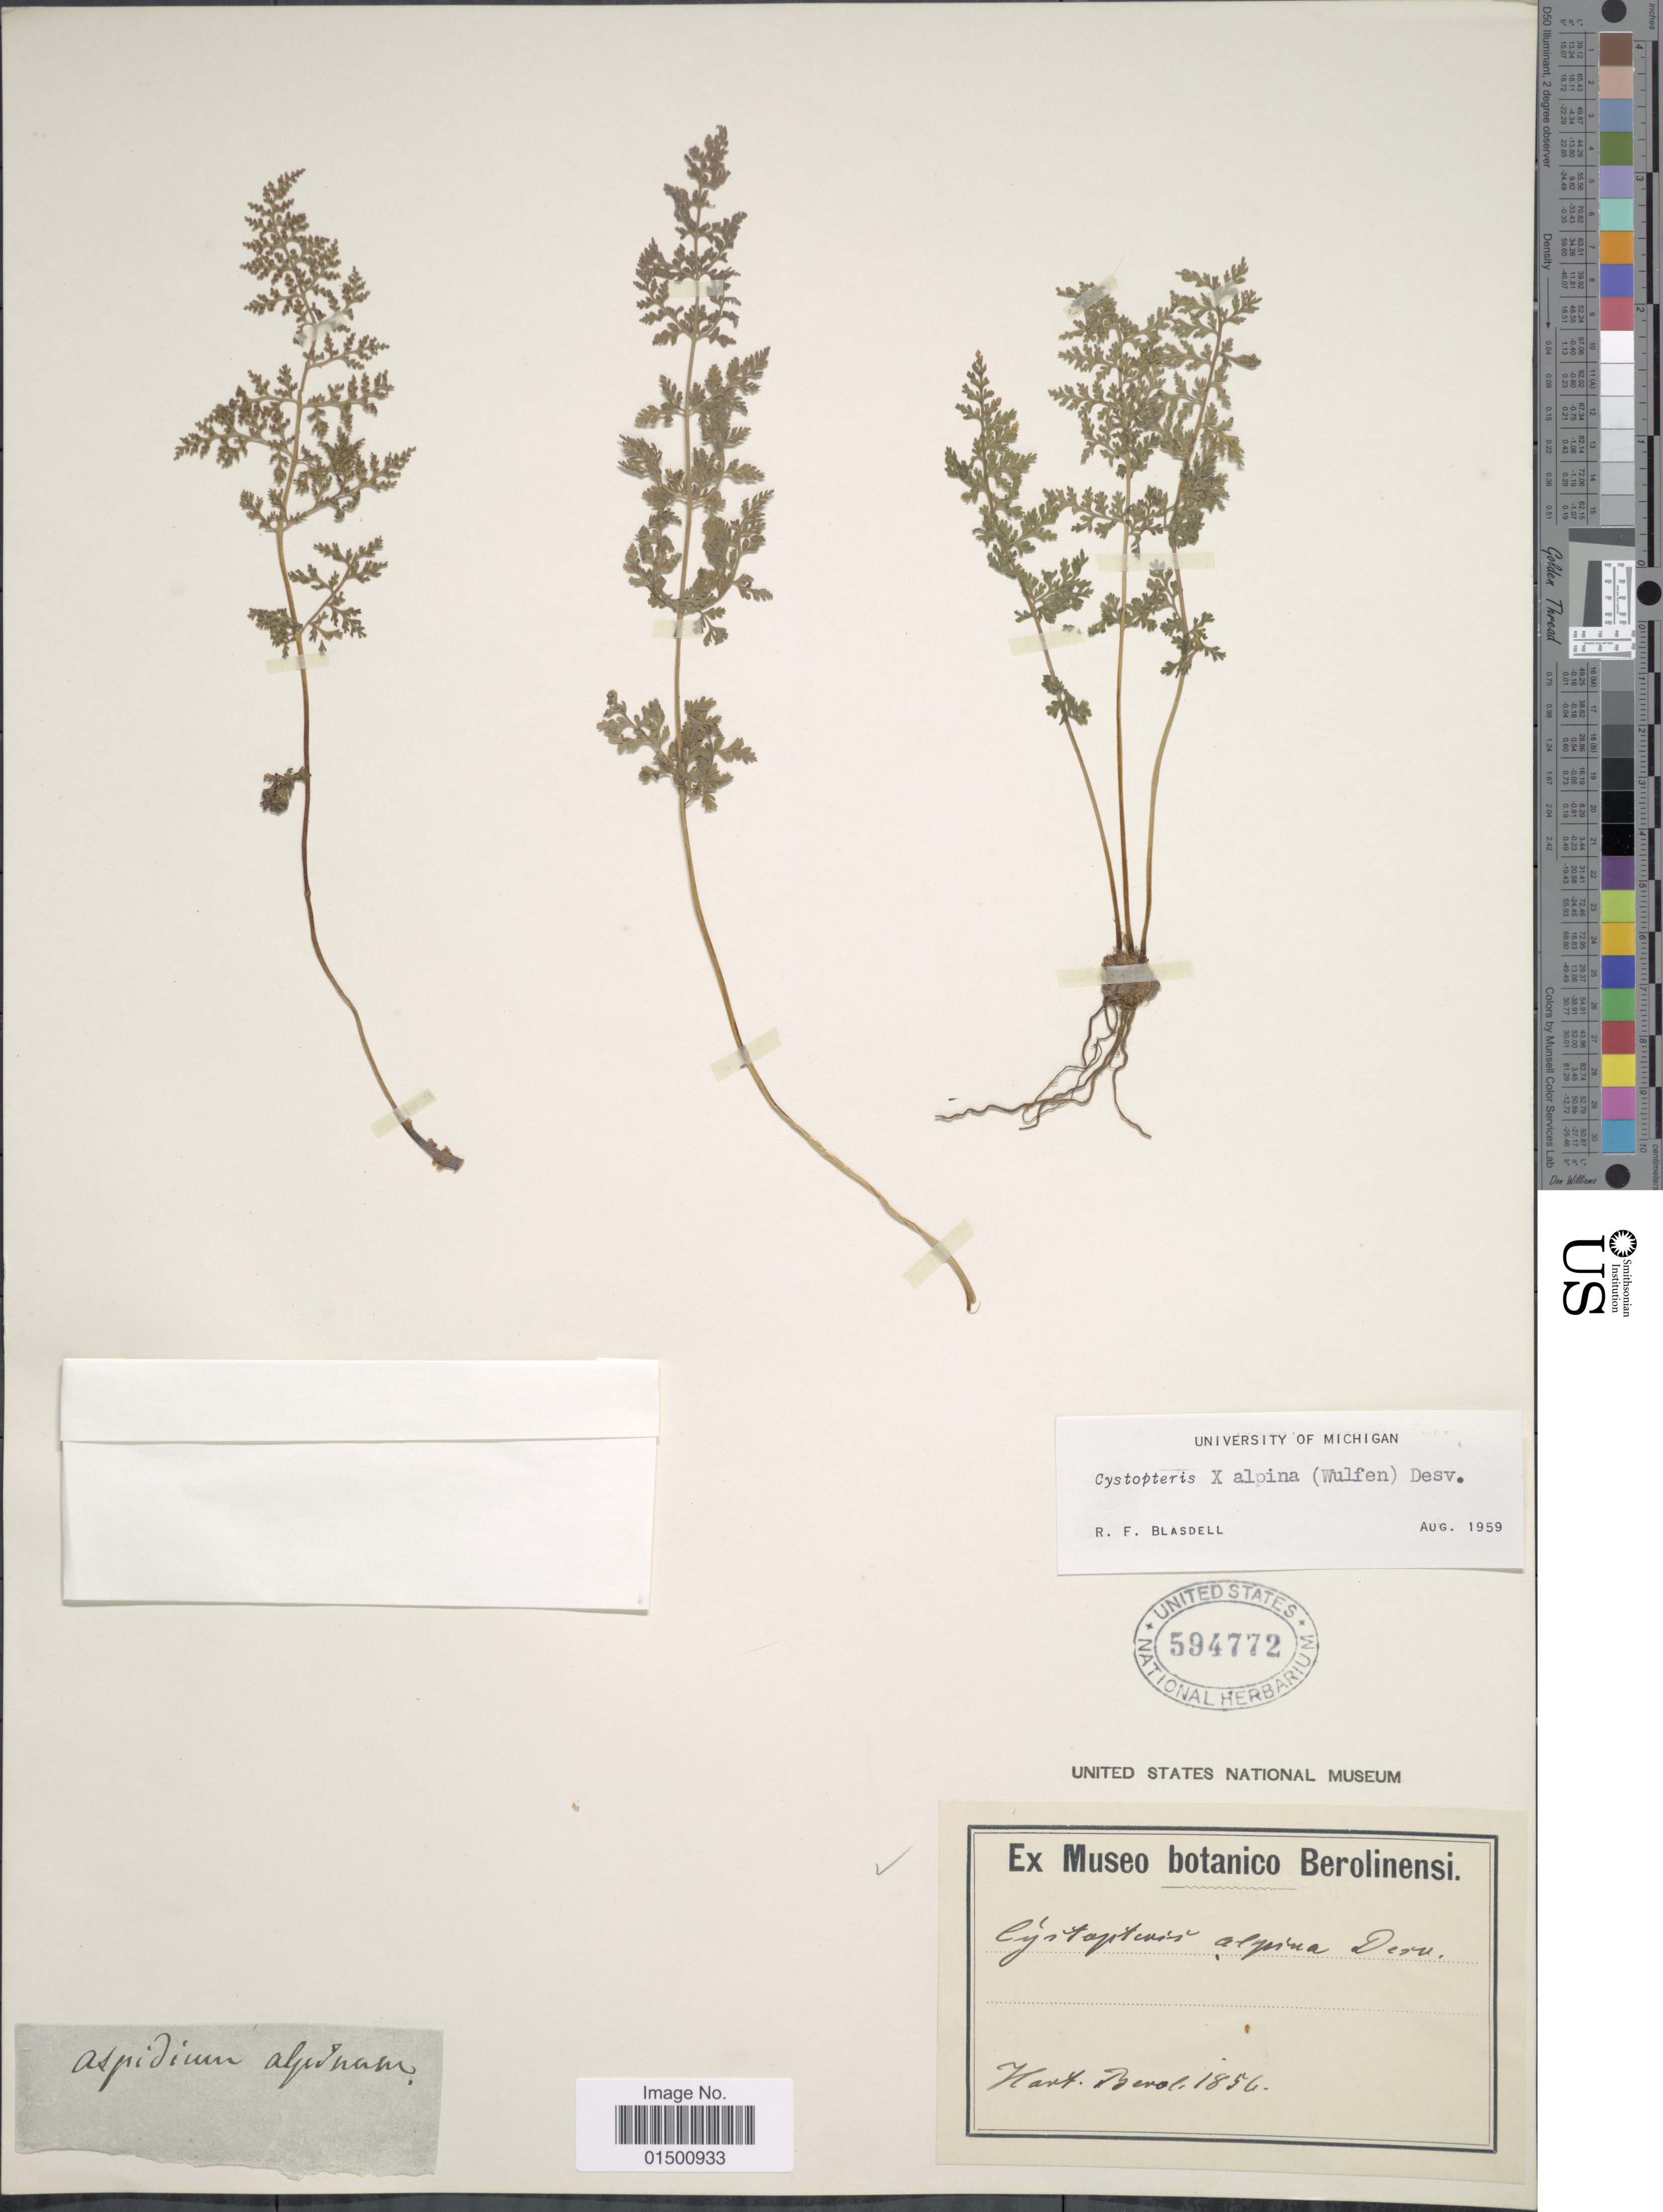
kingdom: Plantae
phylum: Tracheophyta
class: Polypodiopsida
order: Polypodiales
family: Cystopteridaceae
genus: Cystopteris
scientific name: Cystopteris alpina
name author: (Lam.) Desv.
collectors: ex Museo Botanico Berolinensi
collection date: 1856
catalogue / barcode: US 594772